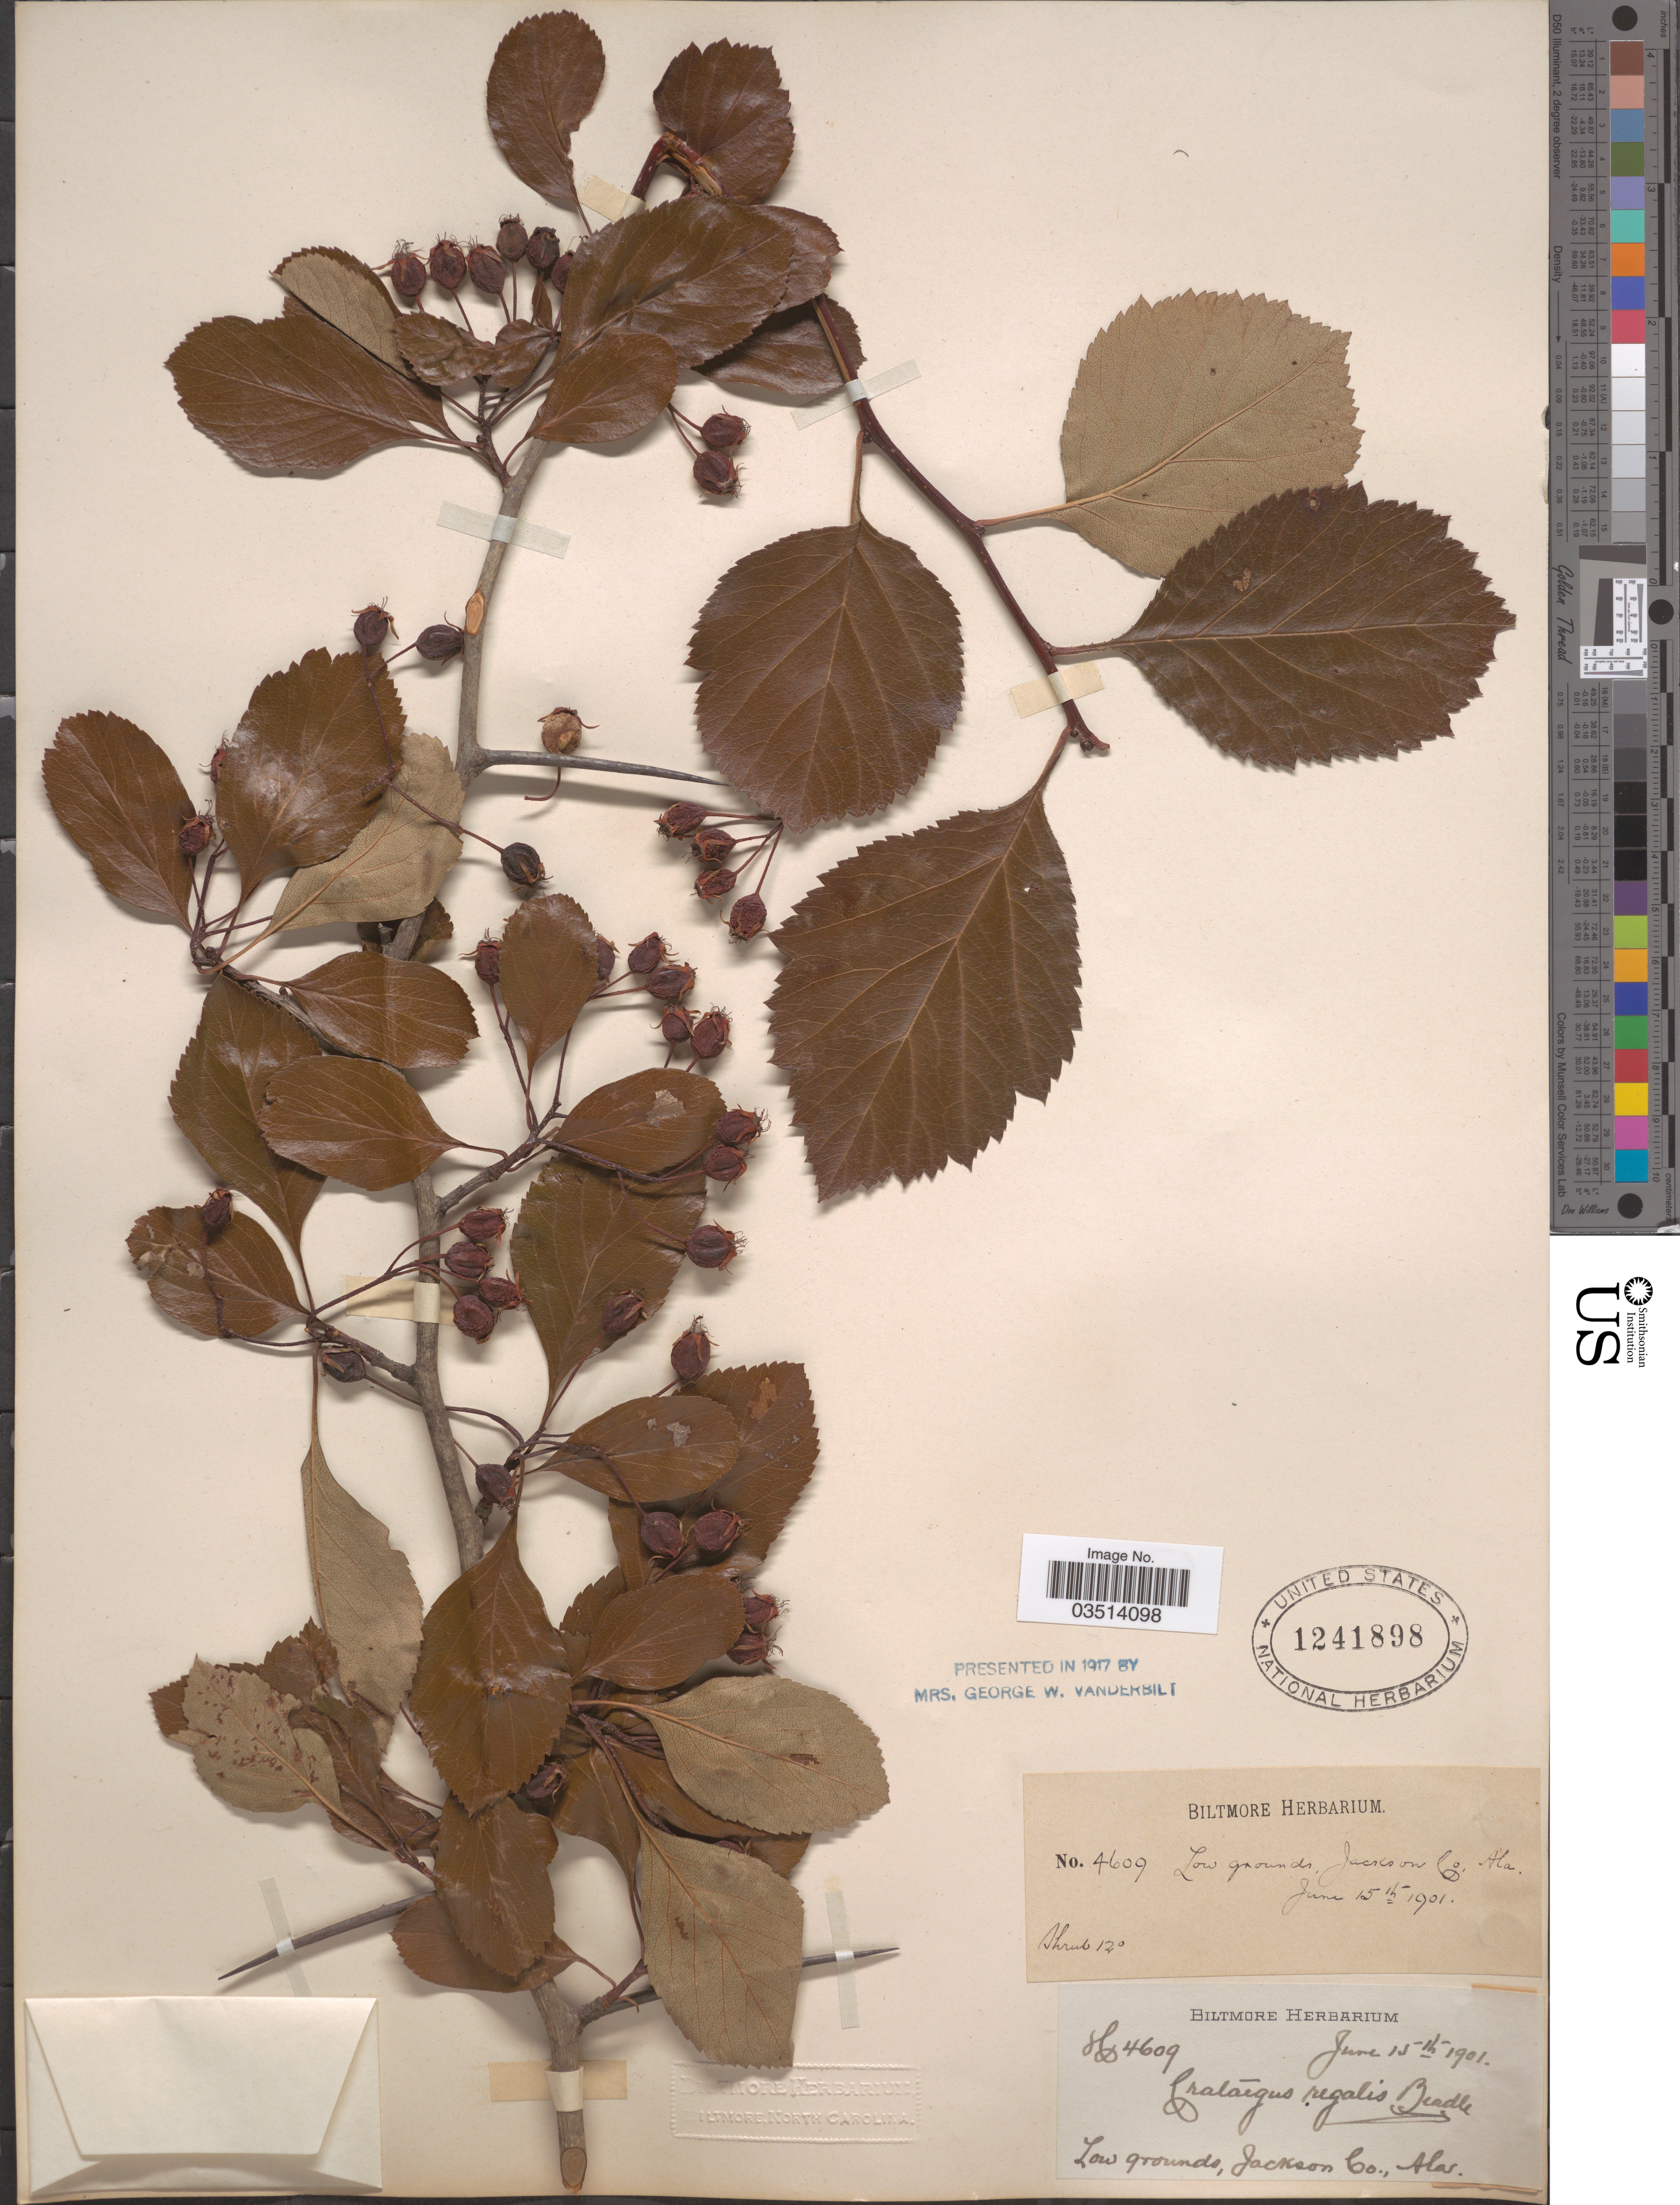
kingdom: Plantae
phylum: Tracheophyta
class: Magnoliopsida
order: Rosales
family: Rosaceae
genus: Crataegus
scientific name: Crataegus crus-galli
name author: L.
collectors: ex herb. Biltmore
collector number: H4609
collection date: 1901-06-15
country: United States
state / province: Alabama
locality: Low grounds, Jackson Co.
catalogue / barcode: US 1241898